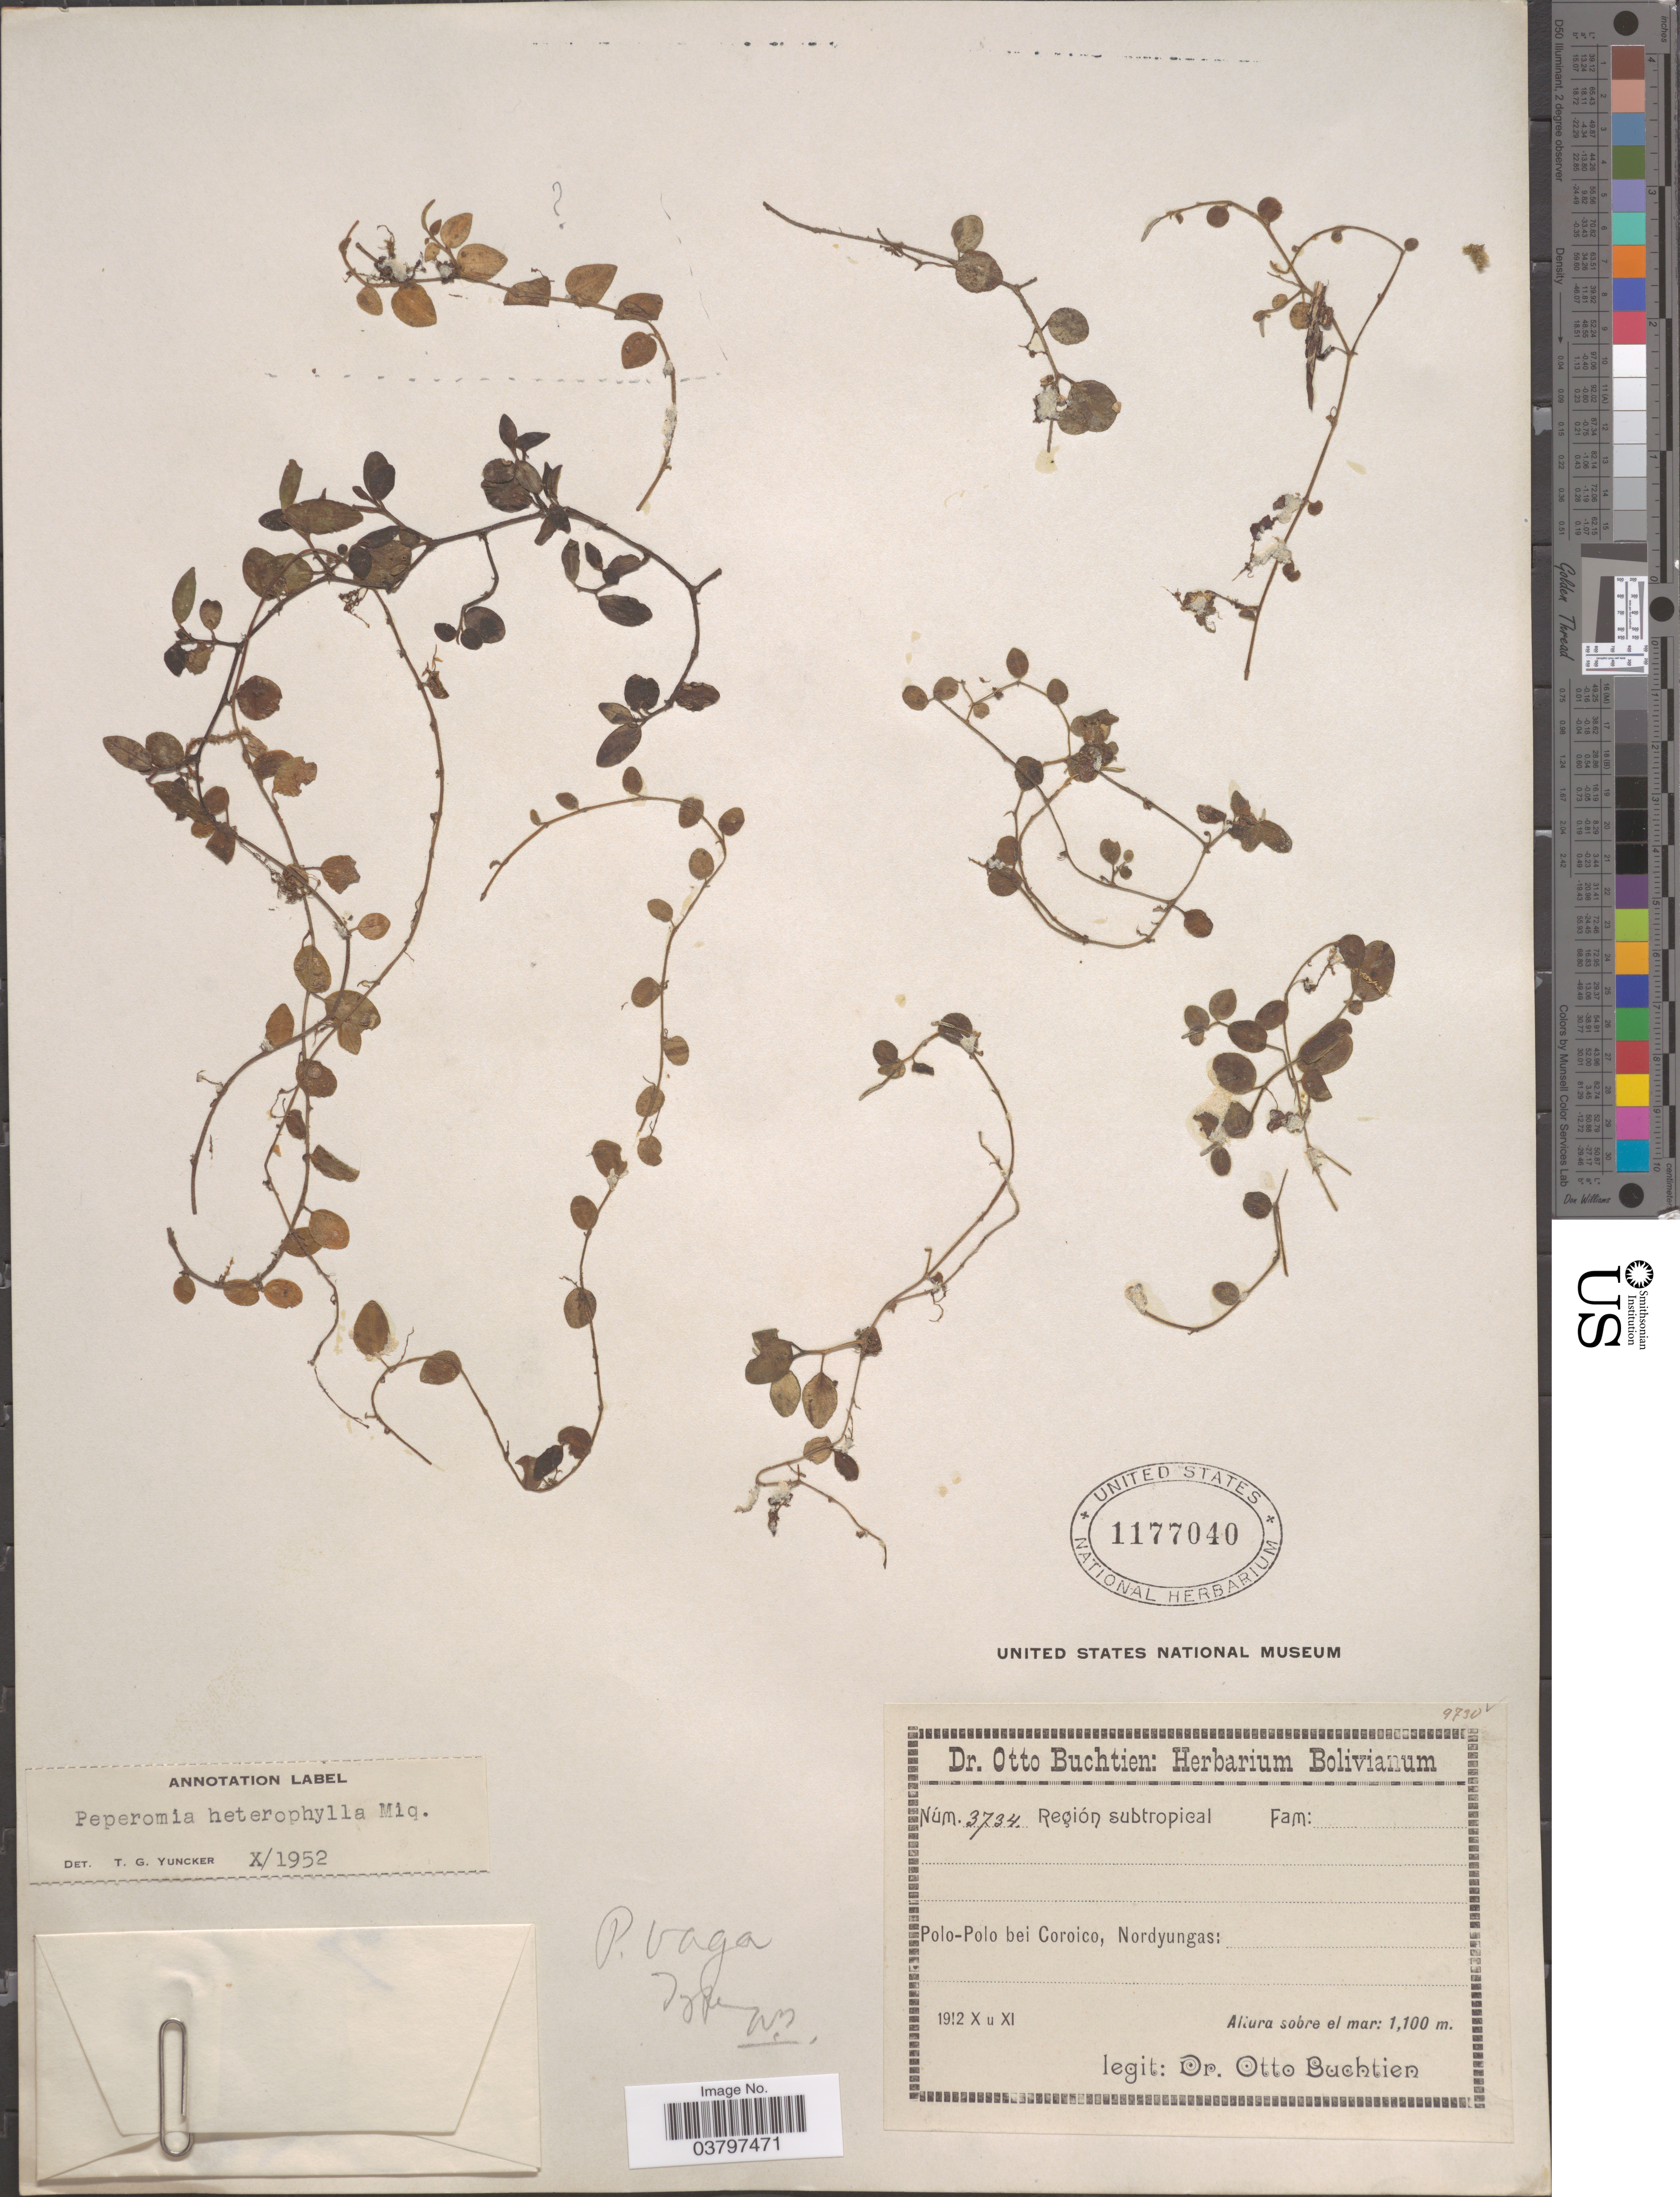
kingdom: Plantae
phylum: Tracheophyta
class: Magnoliopsida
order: Piperales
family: Piperaceae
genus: Peperomia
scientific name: Peperomia heterophylla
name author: Miq.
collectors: O. Buchtien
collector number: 3734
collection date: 1912-10/1912-11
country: Bolivia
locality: Región subtropical. Polo-Polo bei Coroico, Nordyungas.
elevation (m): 1100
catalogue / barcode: US 1177040